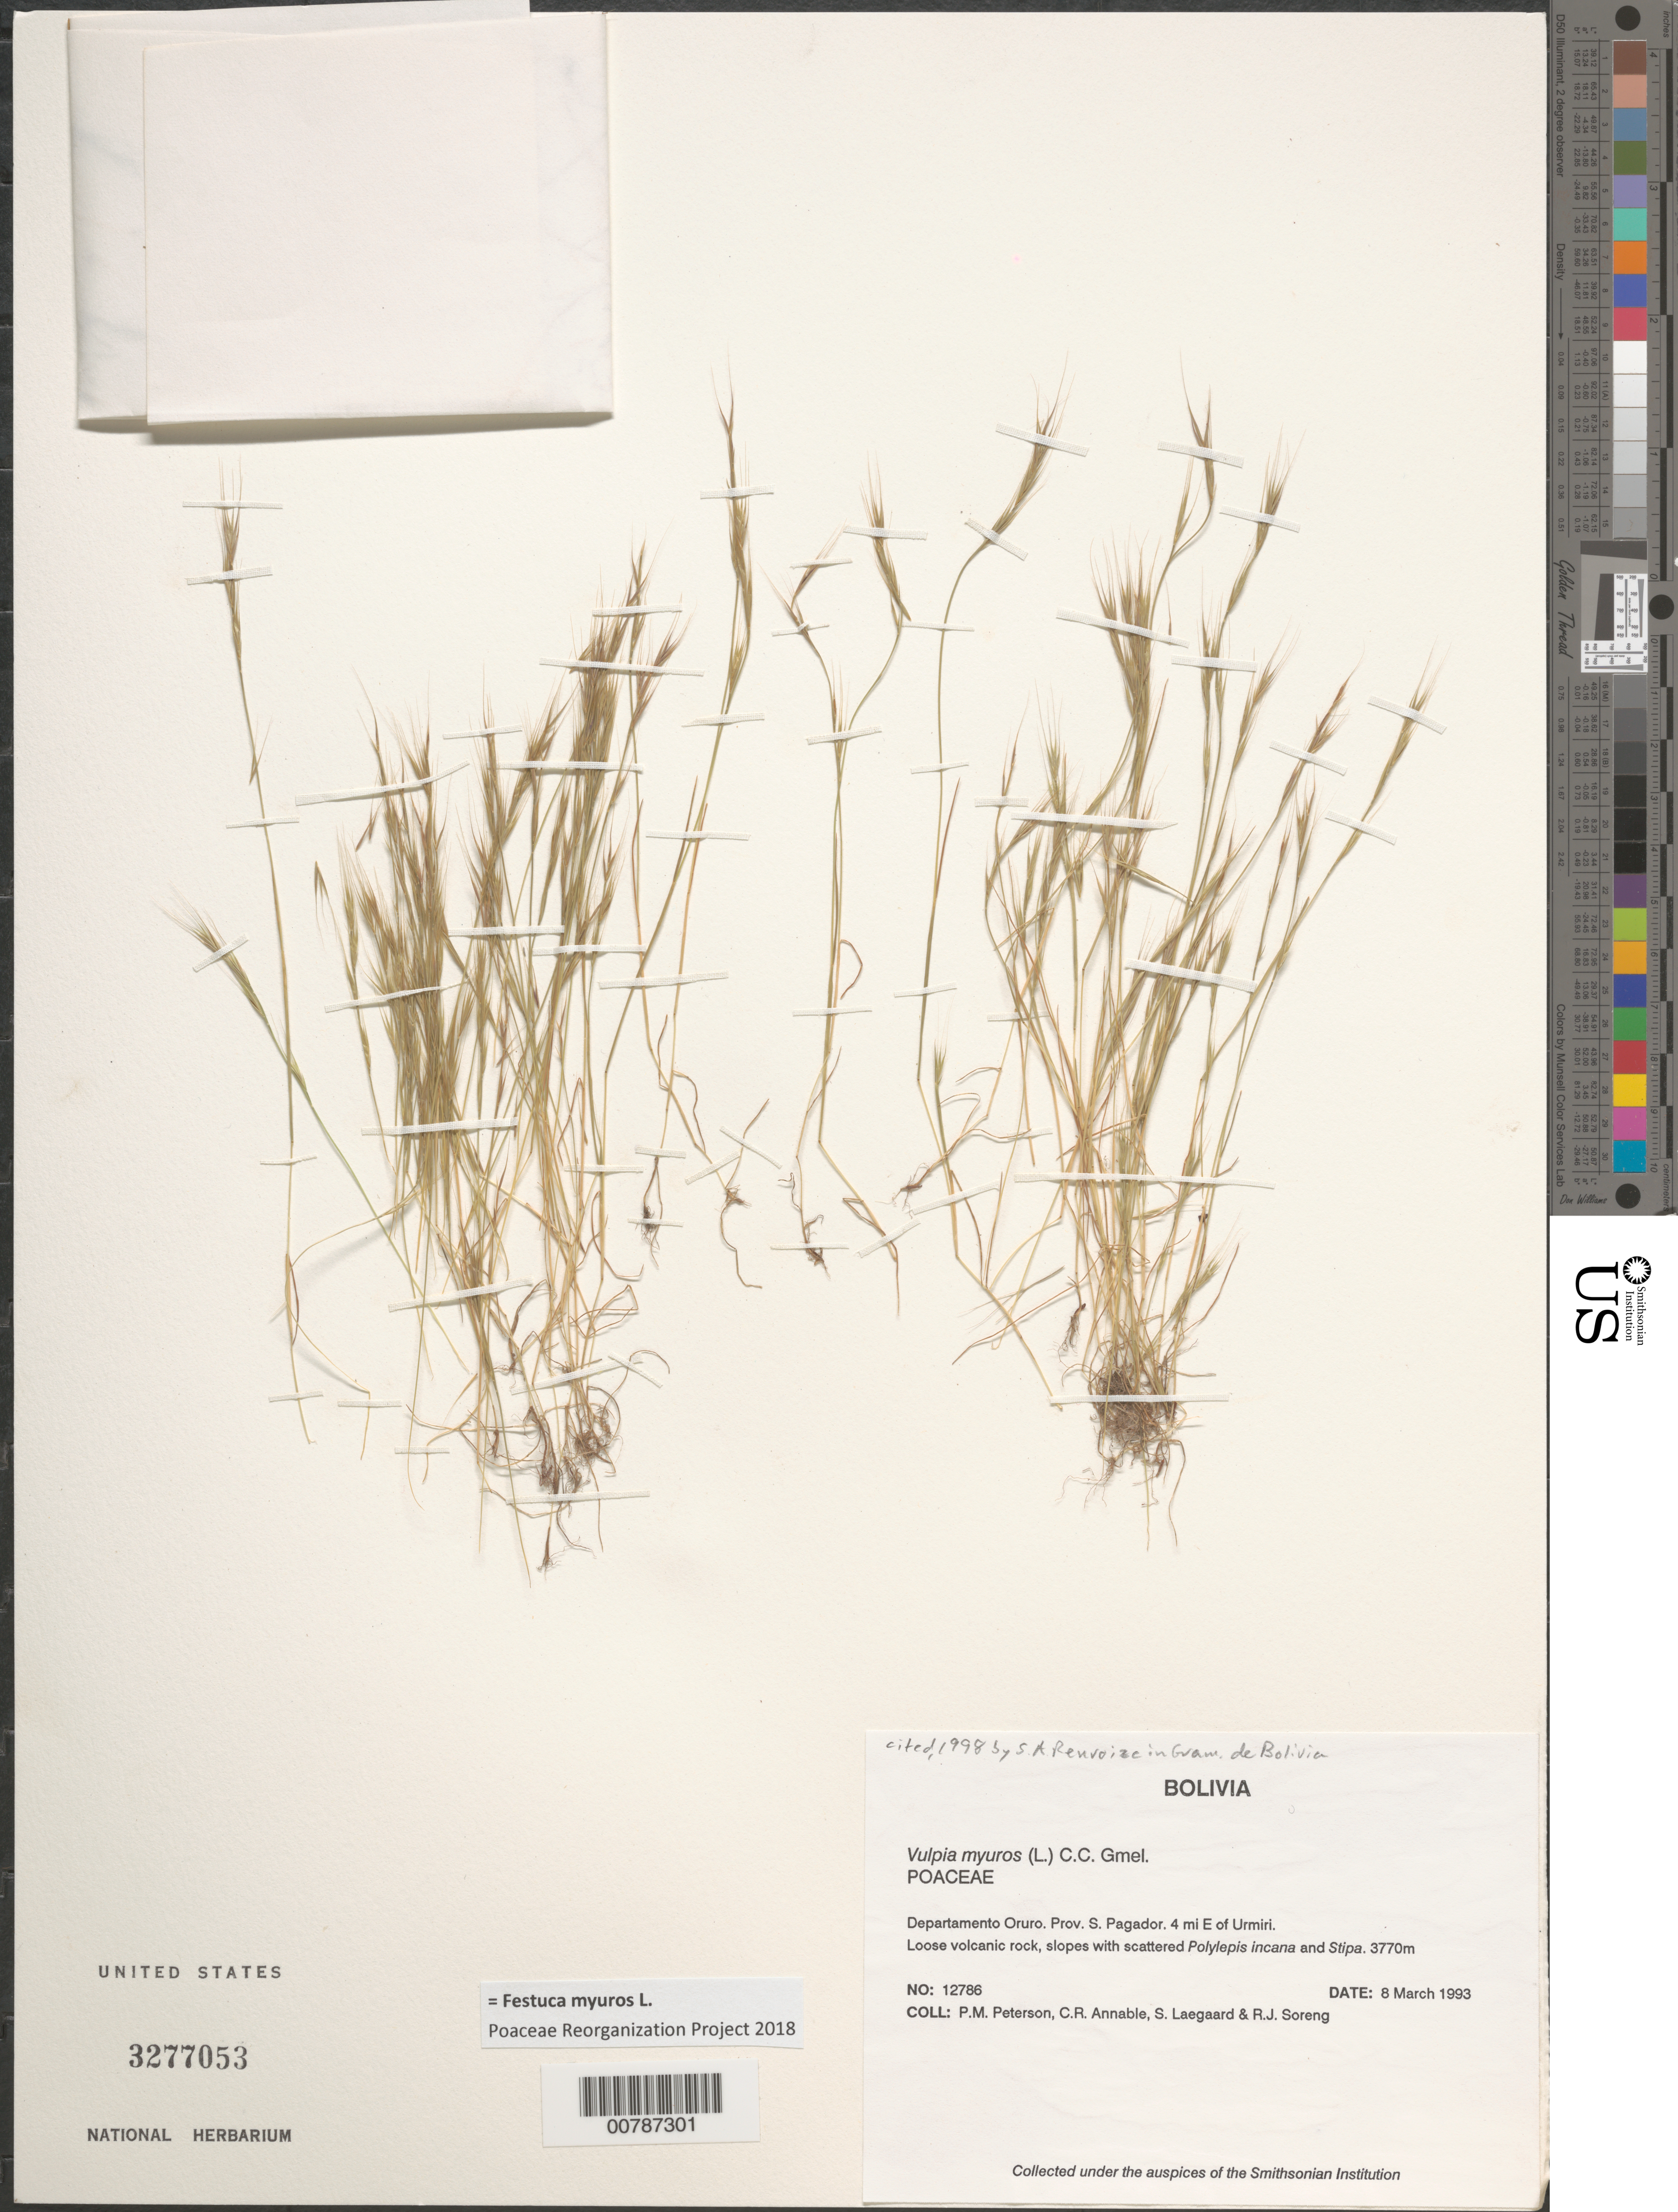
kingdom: Plantae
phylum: Tracheophyta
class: Liliopsida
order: Poales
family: Poaceae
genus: Festuca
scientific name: Festuca myuros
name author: L.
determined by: Poaceae Reorganization Project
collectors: P. M. Peterson, C. R. Annable, S. Lægaard, R. J. Soreng & F. Rojas-Ponce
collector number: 12786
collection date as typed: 08 Mar 1993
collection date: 1993-03-08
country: Bolivia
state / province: Oruro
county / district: S. Pagador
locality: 4 mi E of Urmiri.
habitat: Loose volcanic rock, slopes with scattered Polylepis incana and Stipa.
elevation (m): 3770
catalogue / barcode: US 3277053